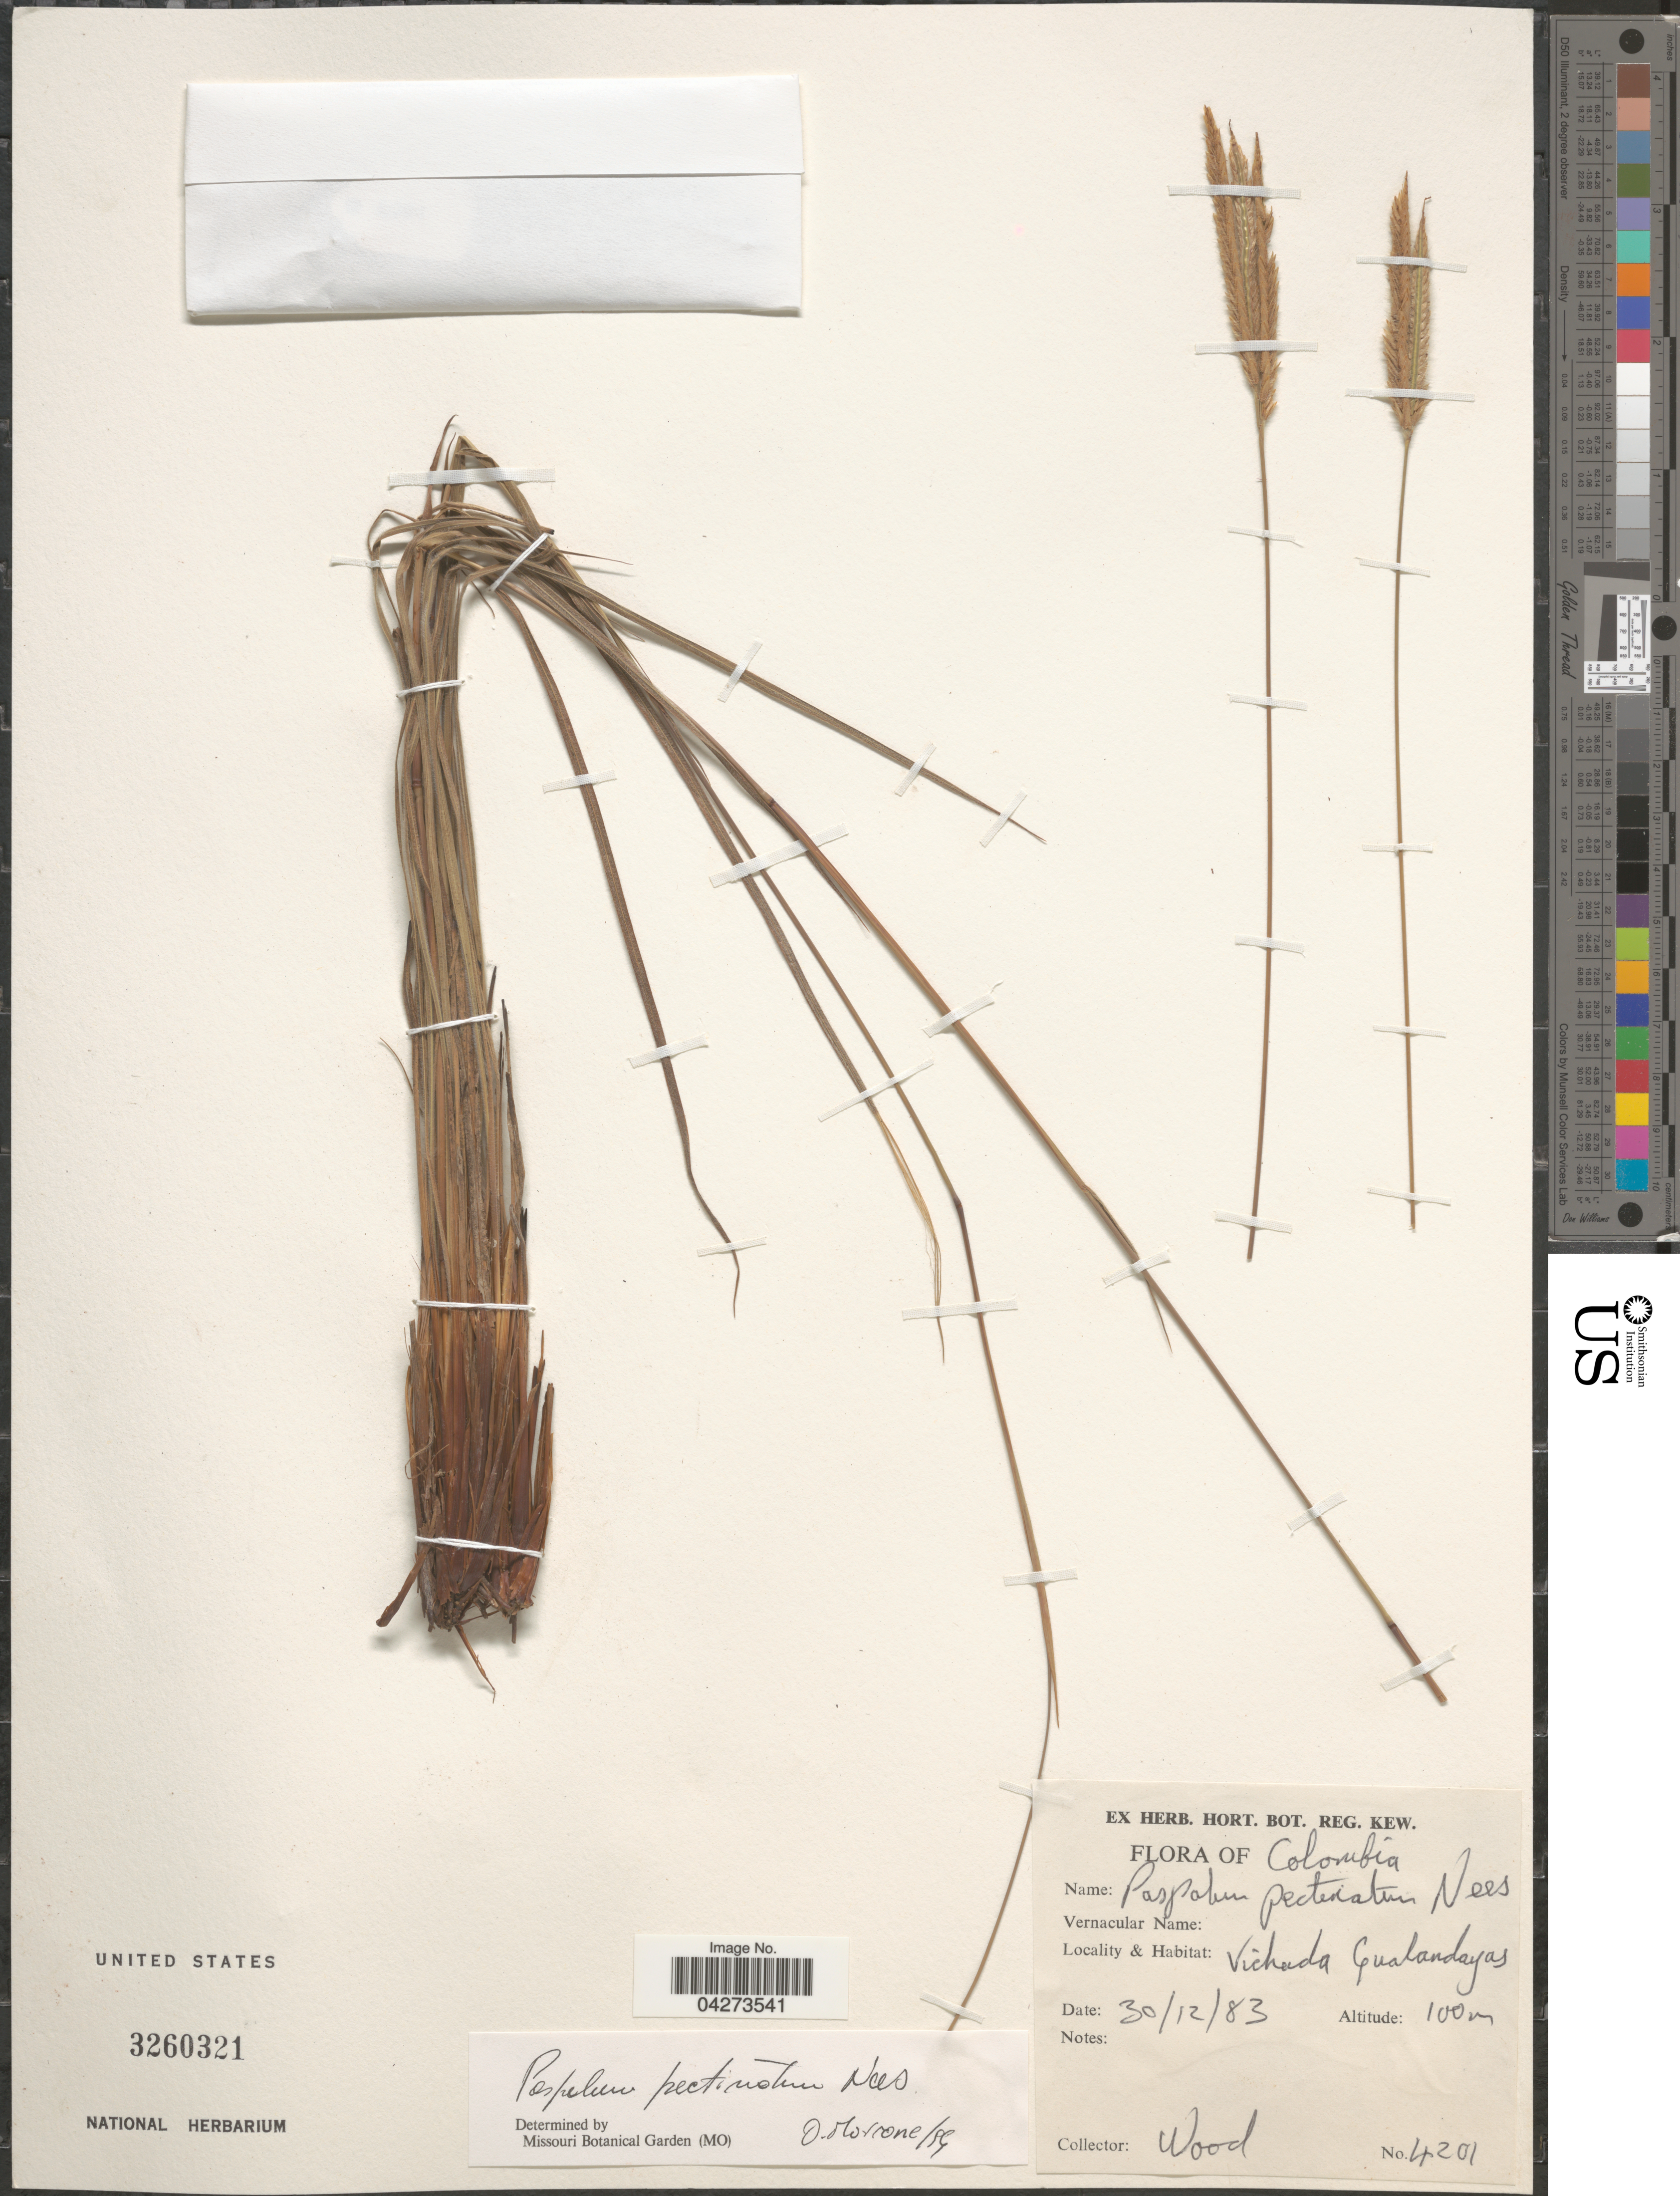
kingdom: Plantae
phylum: Tracheophyta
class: Liliopsida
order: Poales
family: Poaceae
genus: Paspalum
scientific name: Paspalum pectinatum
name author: Nees ex Trin.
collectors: Wood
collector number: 4201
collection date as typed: Transcribed d/m/y: 30/12/83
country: Colombia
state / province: Vichada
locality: Gualandayas.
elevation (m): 100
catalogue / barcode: US 3260321